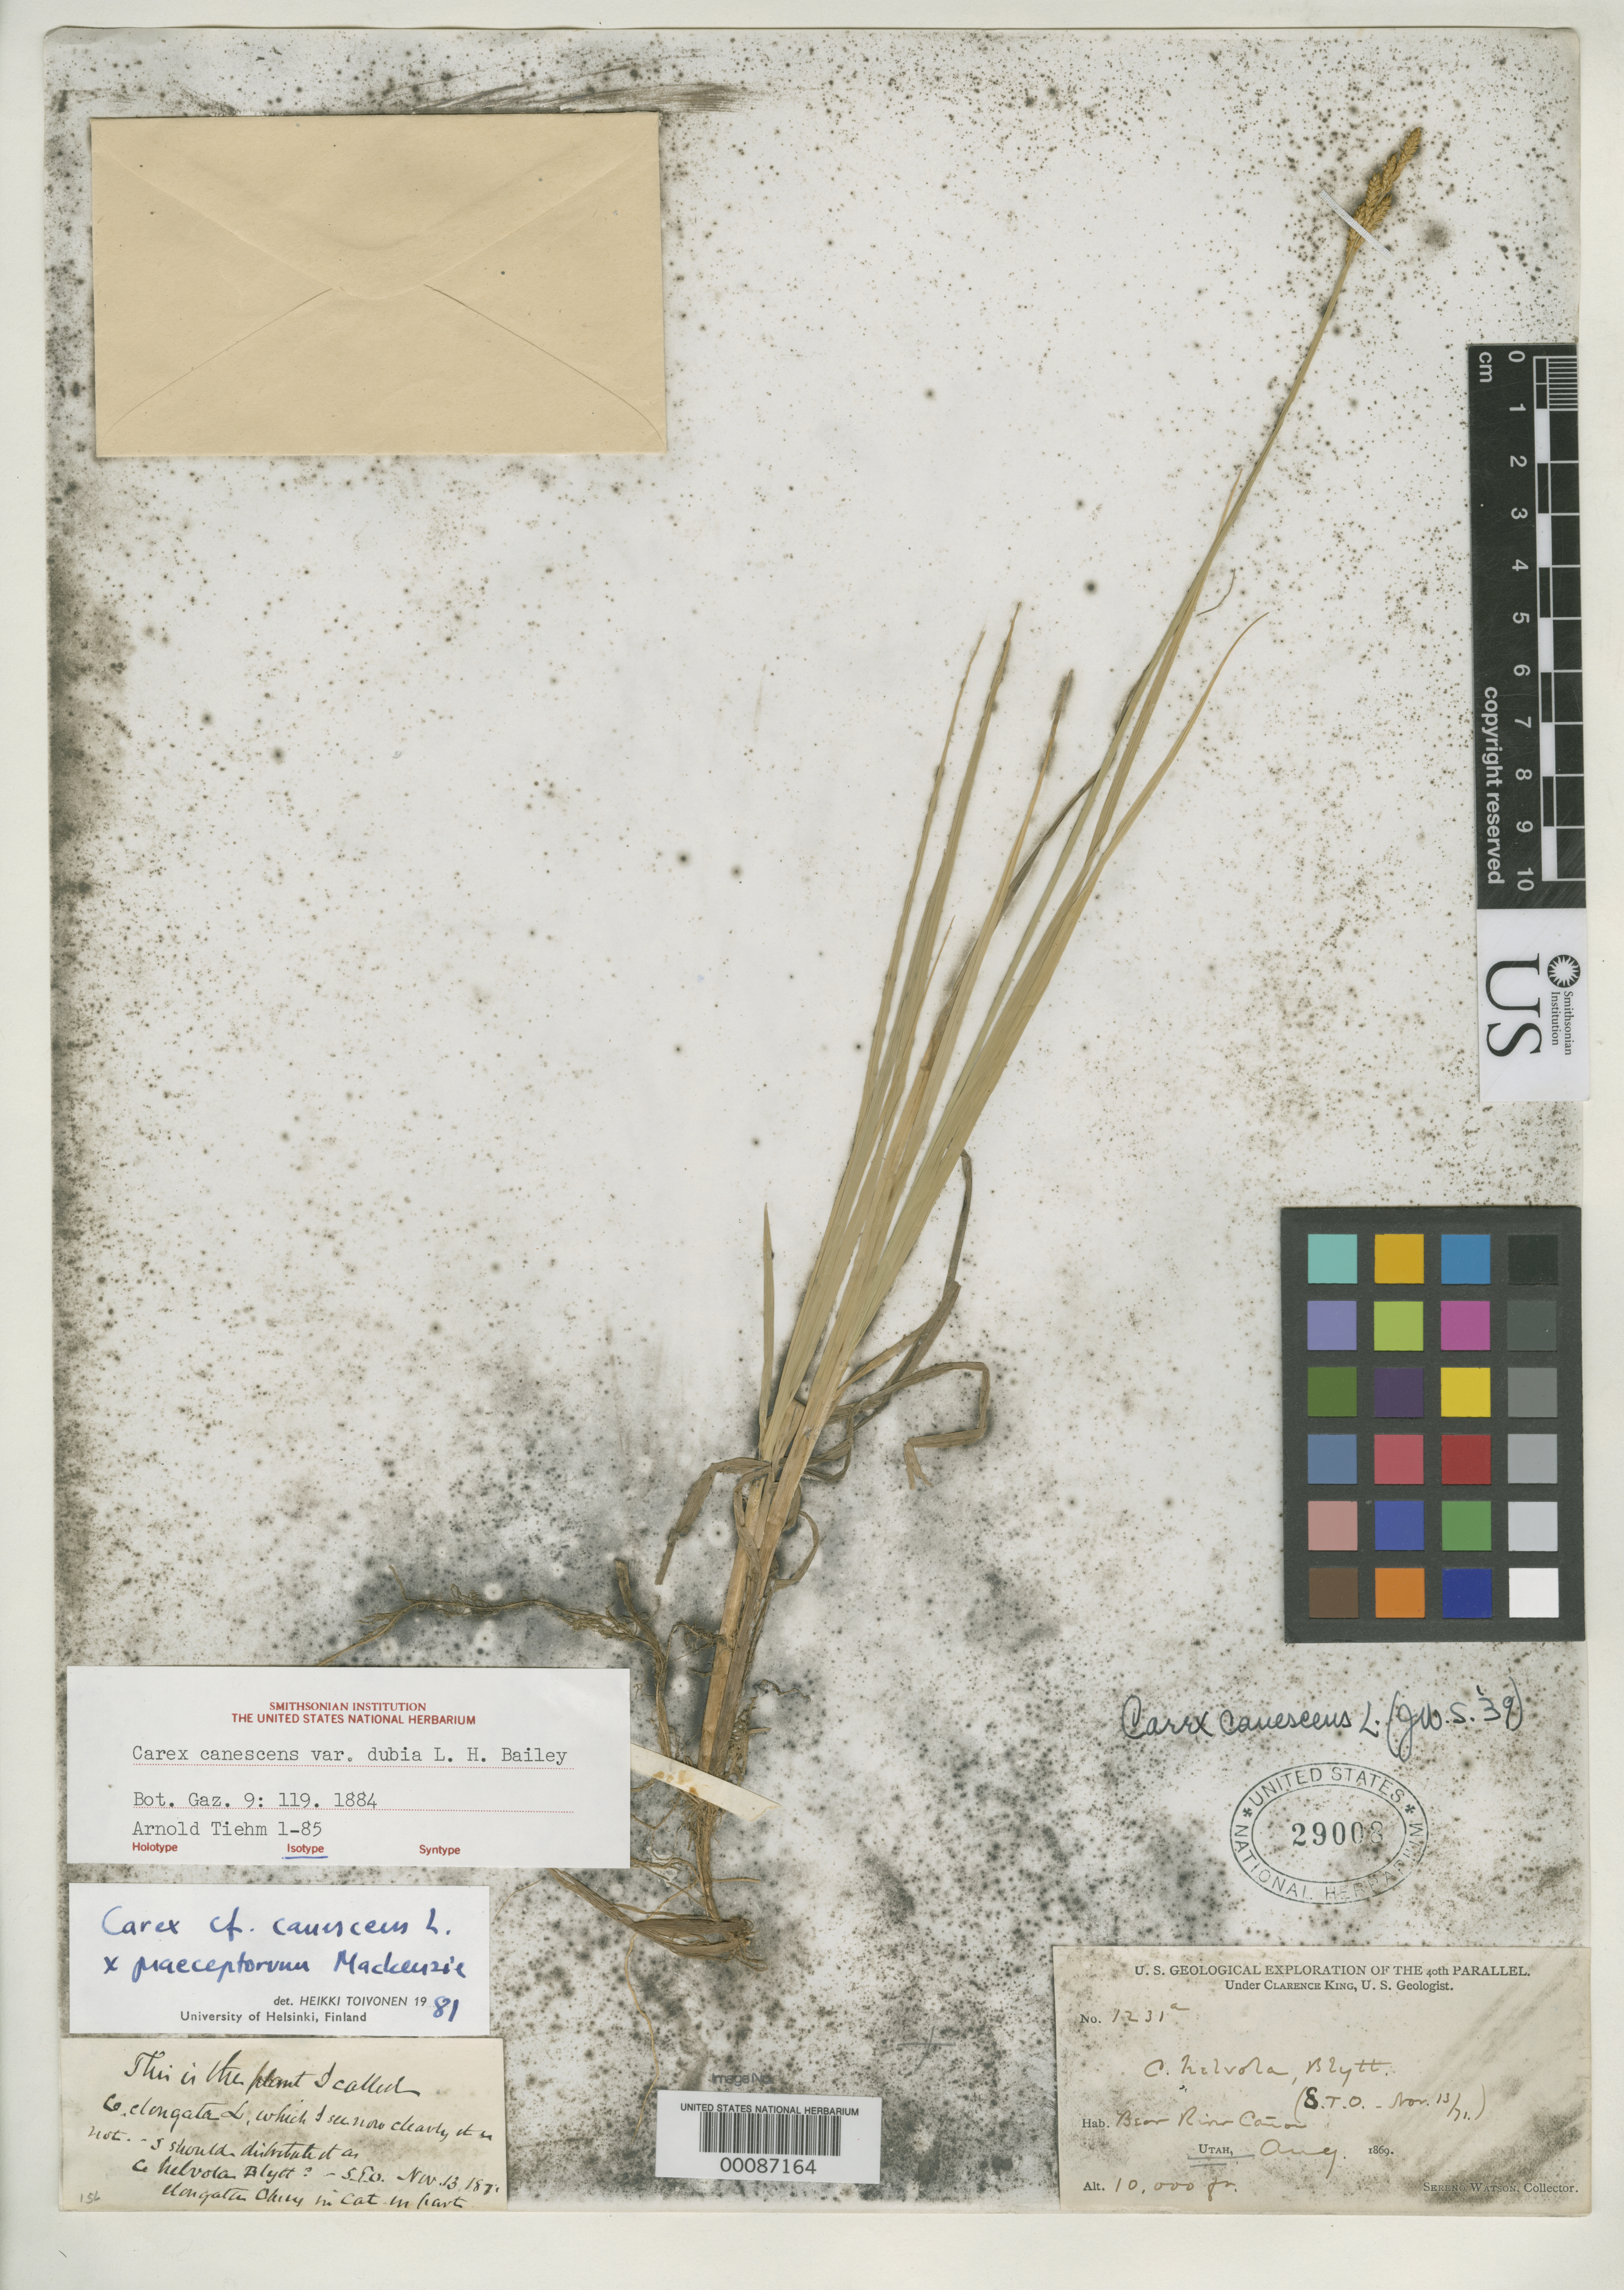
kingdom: Plantae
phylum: Tracheophyta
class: Liliopsida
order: Poales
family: Cyperaceae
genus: Carex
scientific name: Carex canescens var. dubia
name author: L.H. Bailey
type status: Isotype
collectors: S. Watson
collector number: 1231 a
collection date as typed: Aug 1869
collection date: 1869-08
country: United States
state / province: Utah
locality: Bear River Canyon.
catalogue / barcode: US 29008